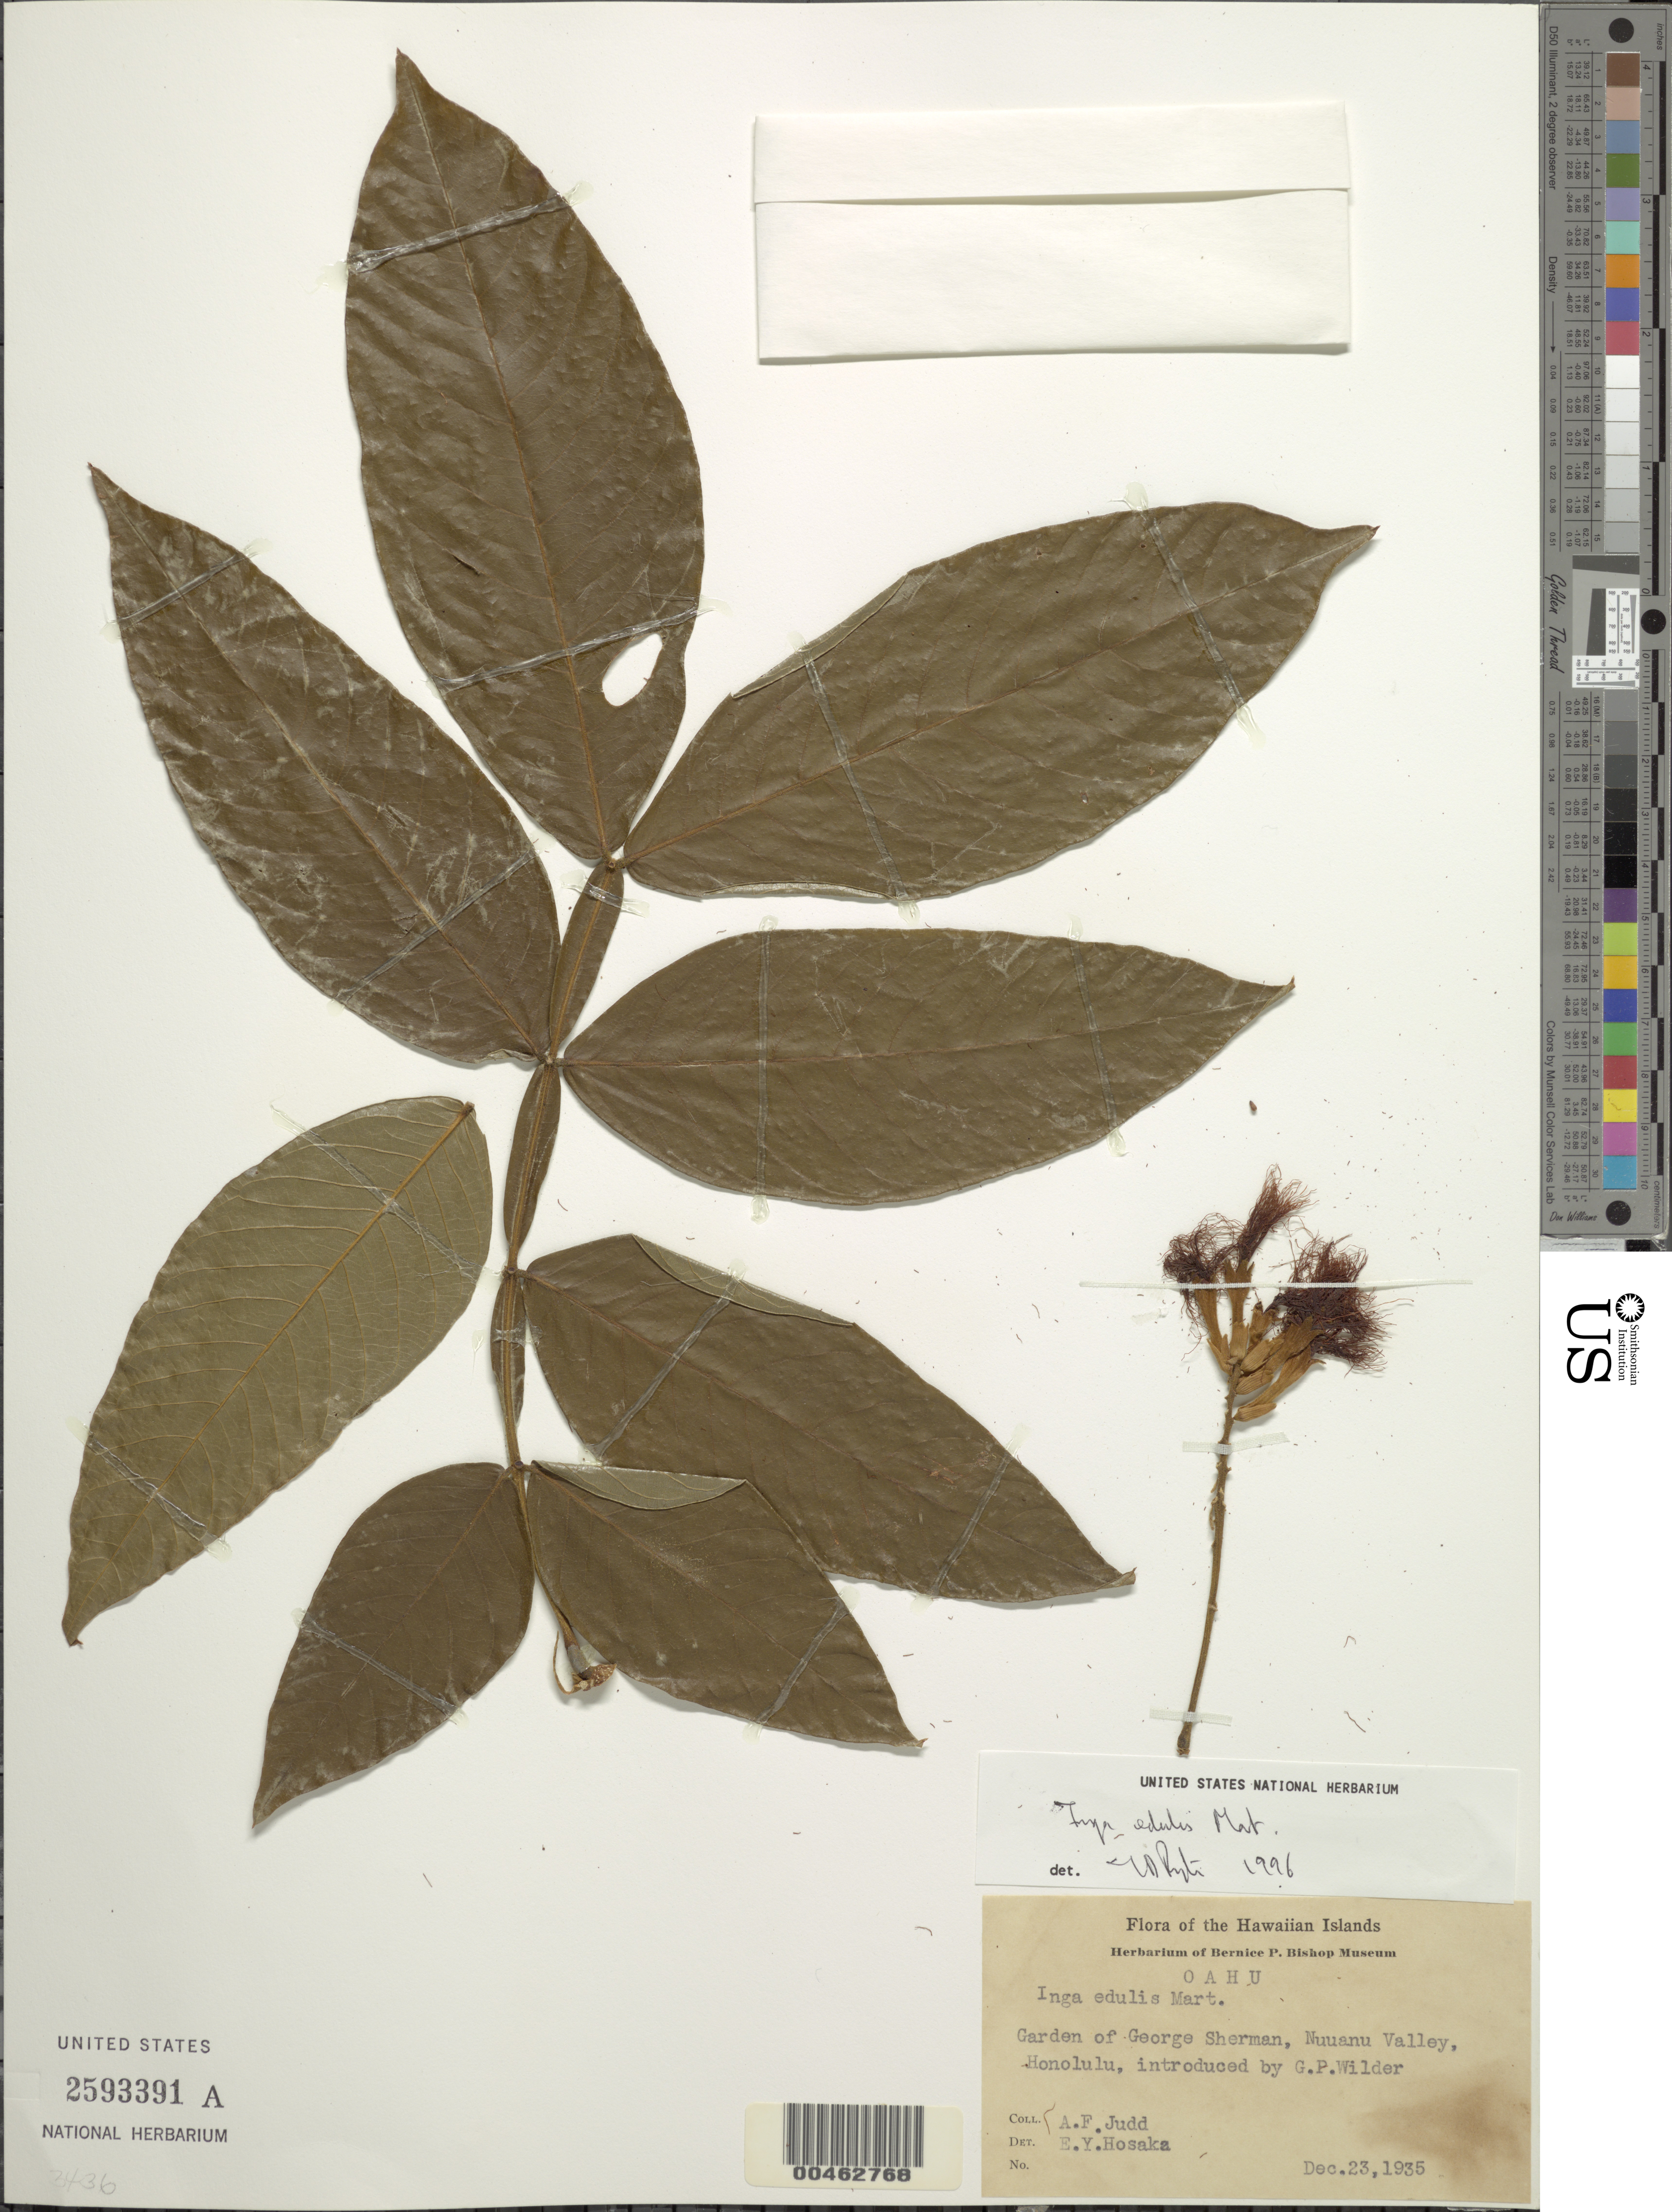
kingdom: Plantae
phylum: Tracheophyta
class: Magnoliopsida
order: Fabales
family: Fabaceae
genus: Inga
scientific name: Inga edulis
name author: Mart.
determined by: Hosaka, E. Y.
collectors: A. Judd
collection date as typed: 23 Dec 1935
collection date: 1935-12-23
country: United States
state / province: Hawaii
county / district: Honolulu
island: Oahu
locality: Garden of George Sherman, Nuuanu Valley, Honolulu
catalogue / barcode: US 2593391A